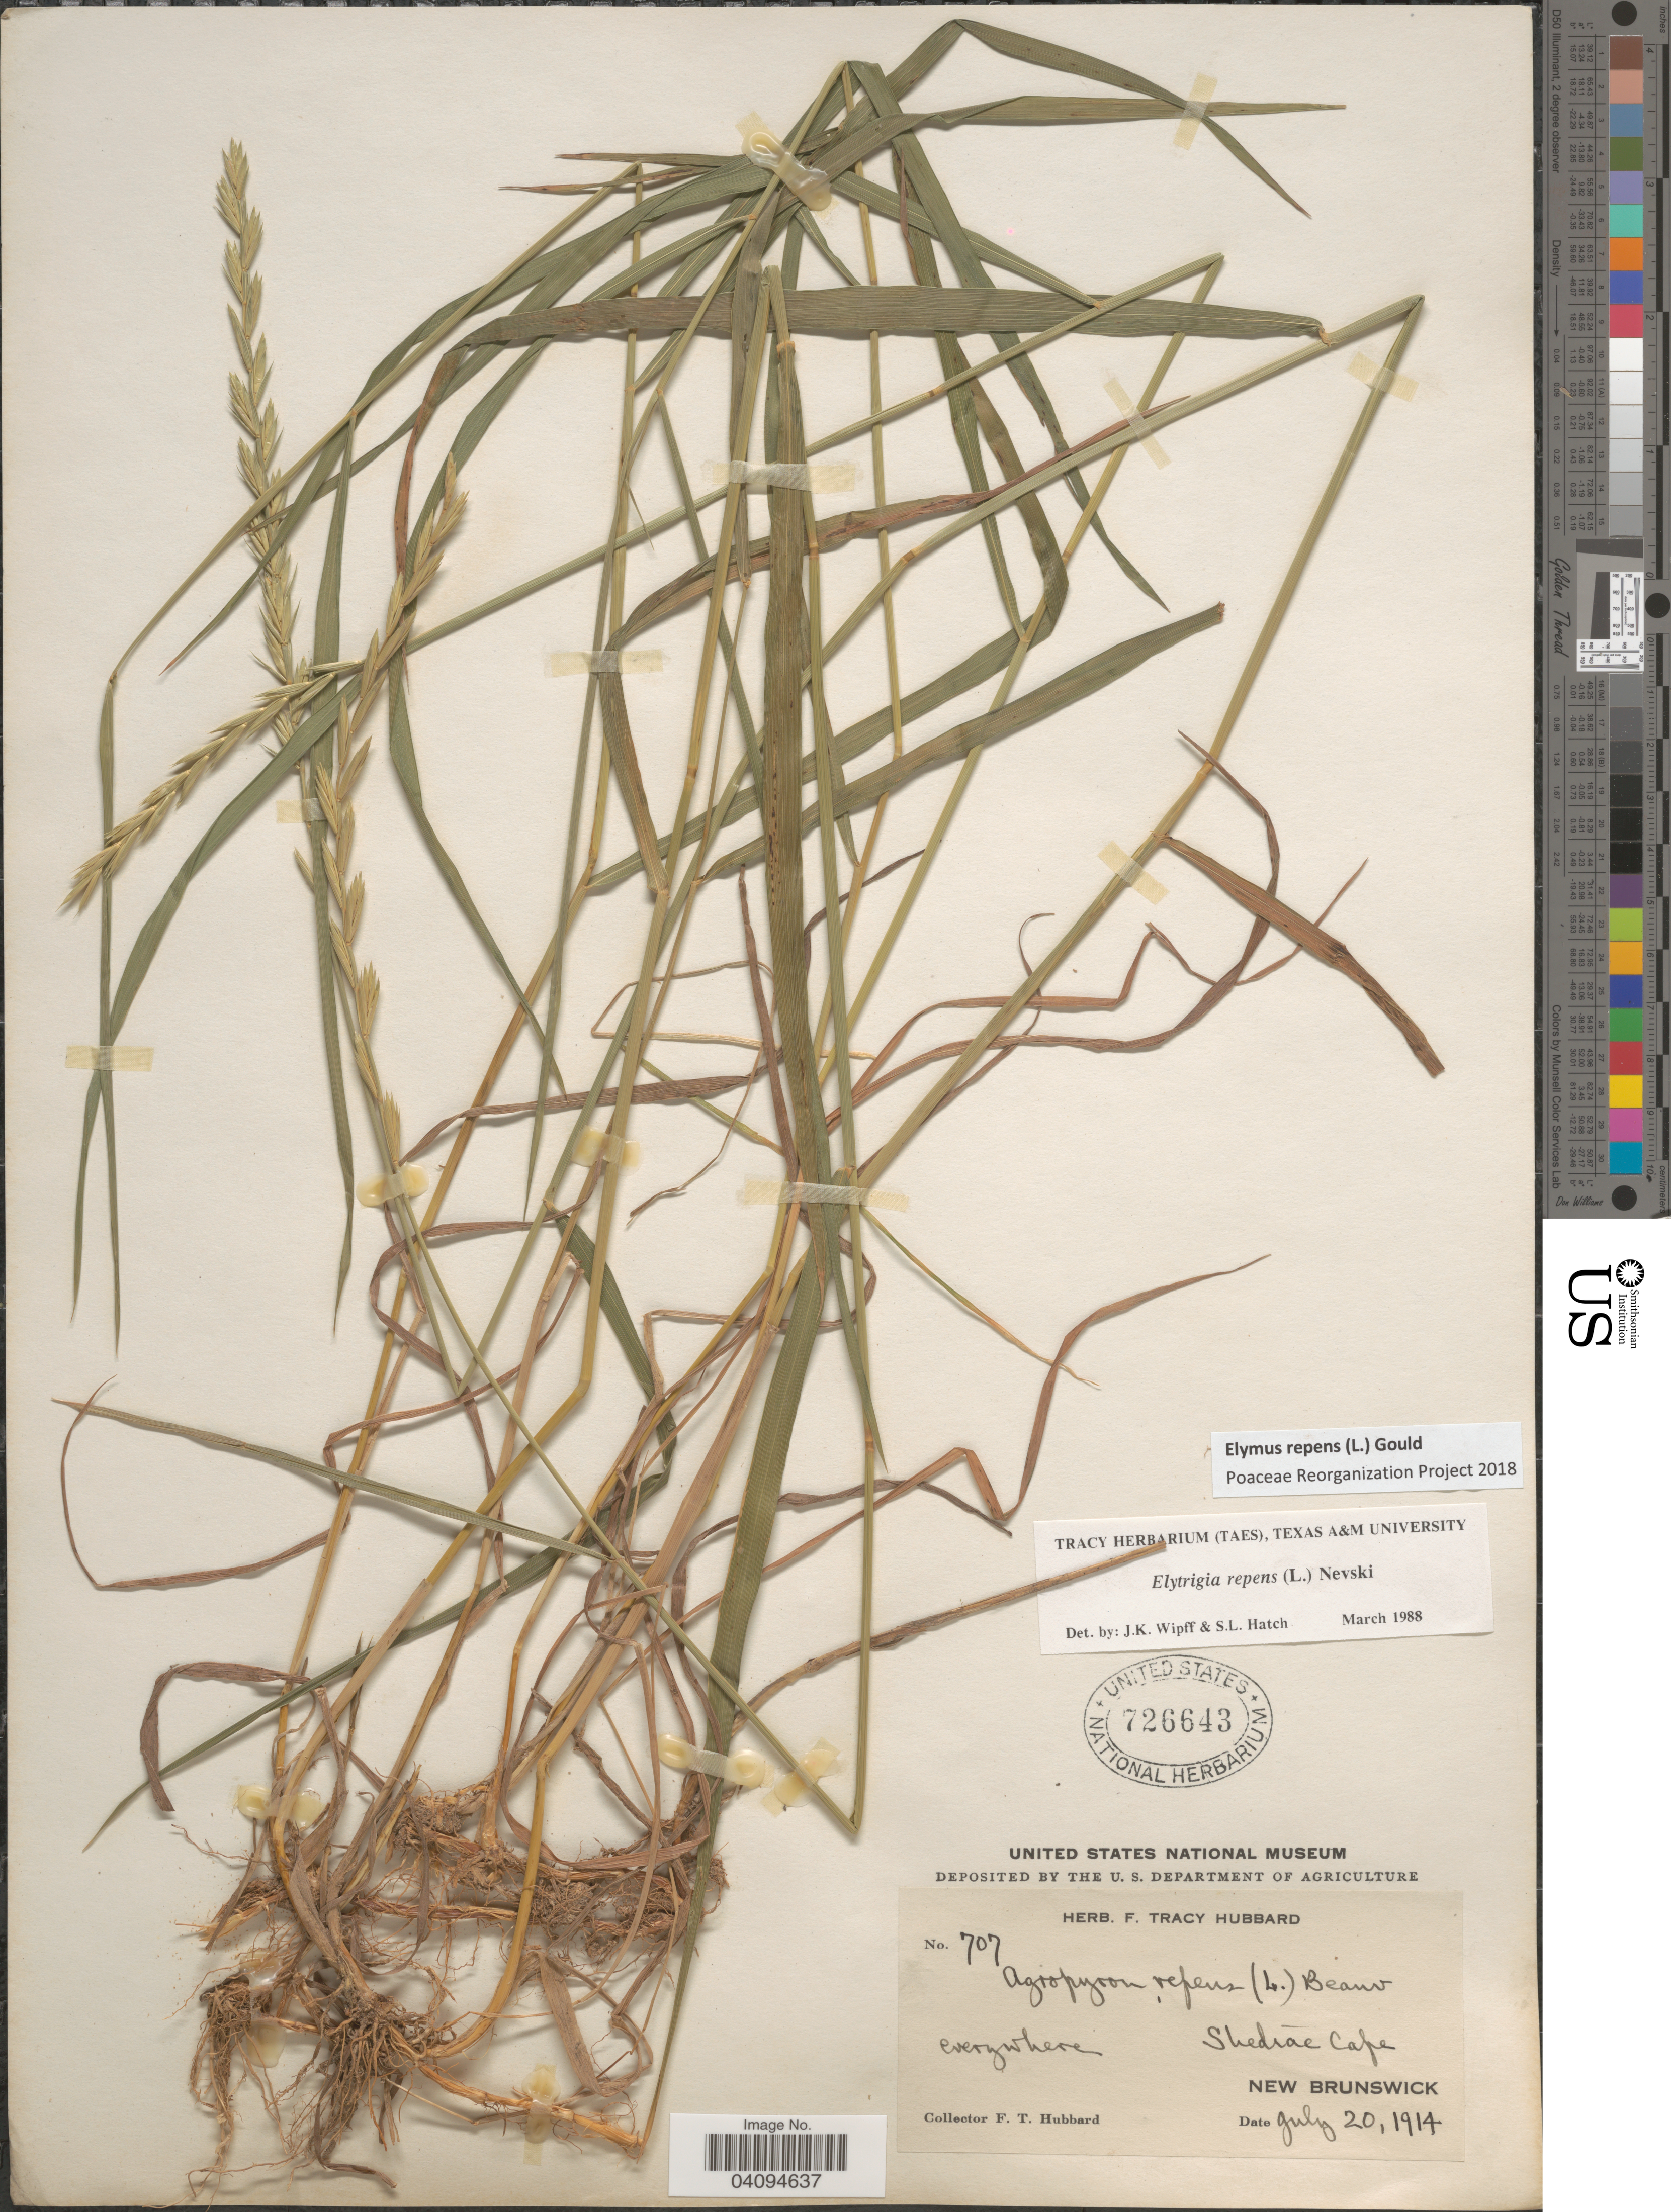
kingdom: Plantae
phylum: Tracheophyta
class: Liliopsida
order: Poales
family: Poaceae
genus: Elymus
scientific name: Elymus repens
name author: (L.) Gould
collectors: F. T. Hubbard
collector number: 707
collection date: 1914-07-20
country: Canada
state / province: New Brunswick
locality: Shediac Cape.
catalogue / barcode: US 726643